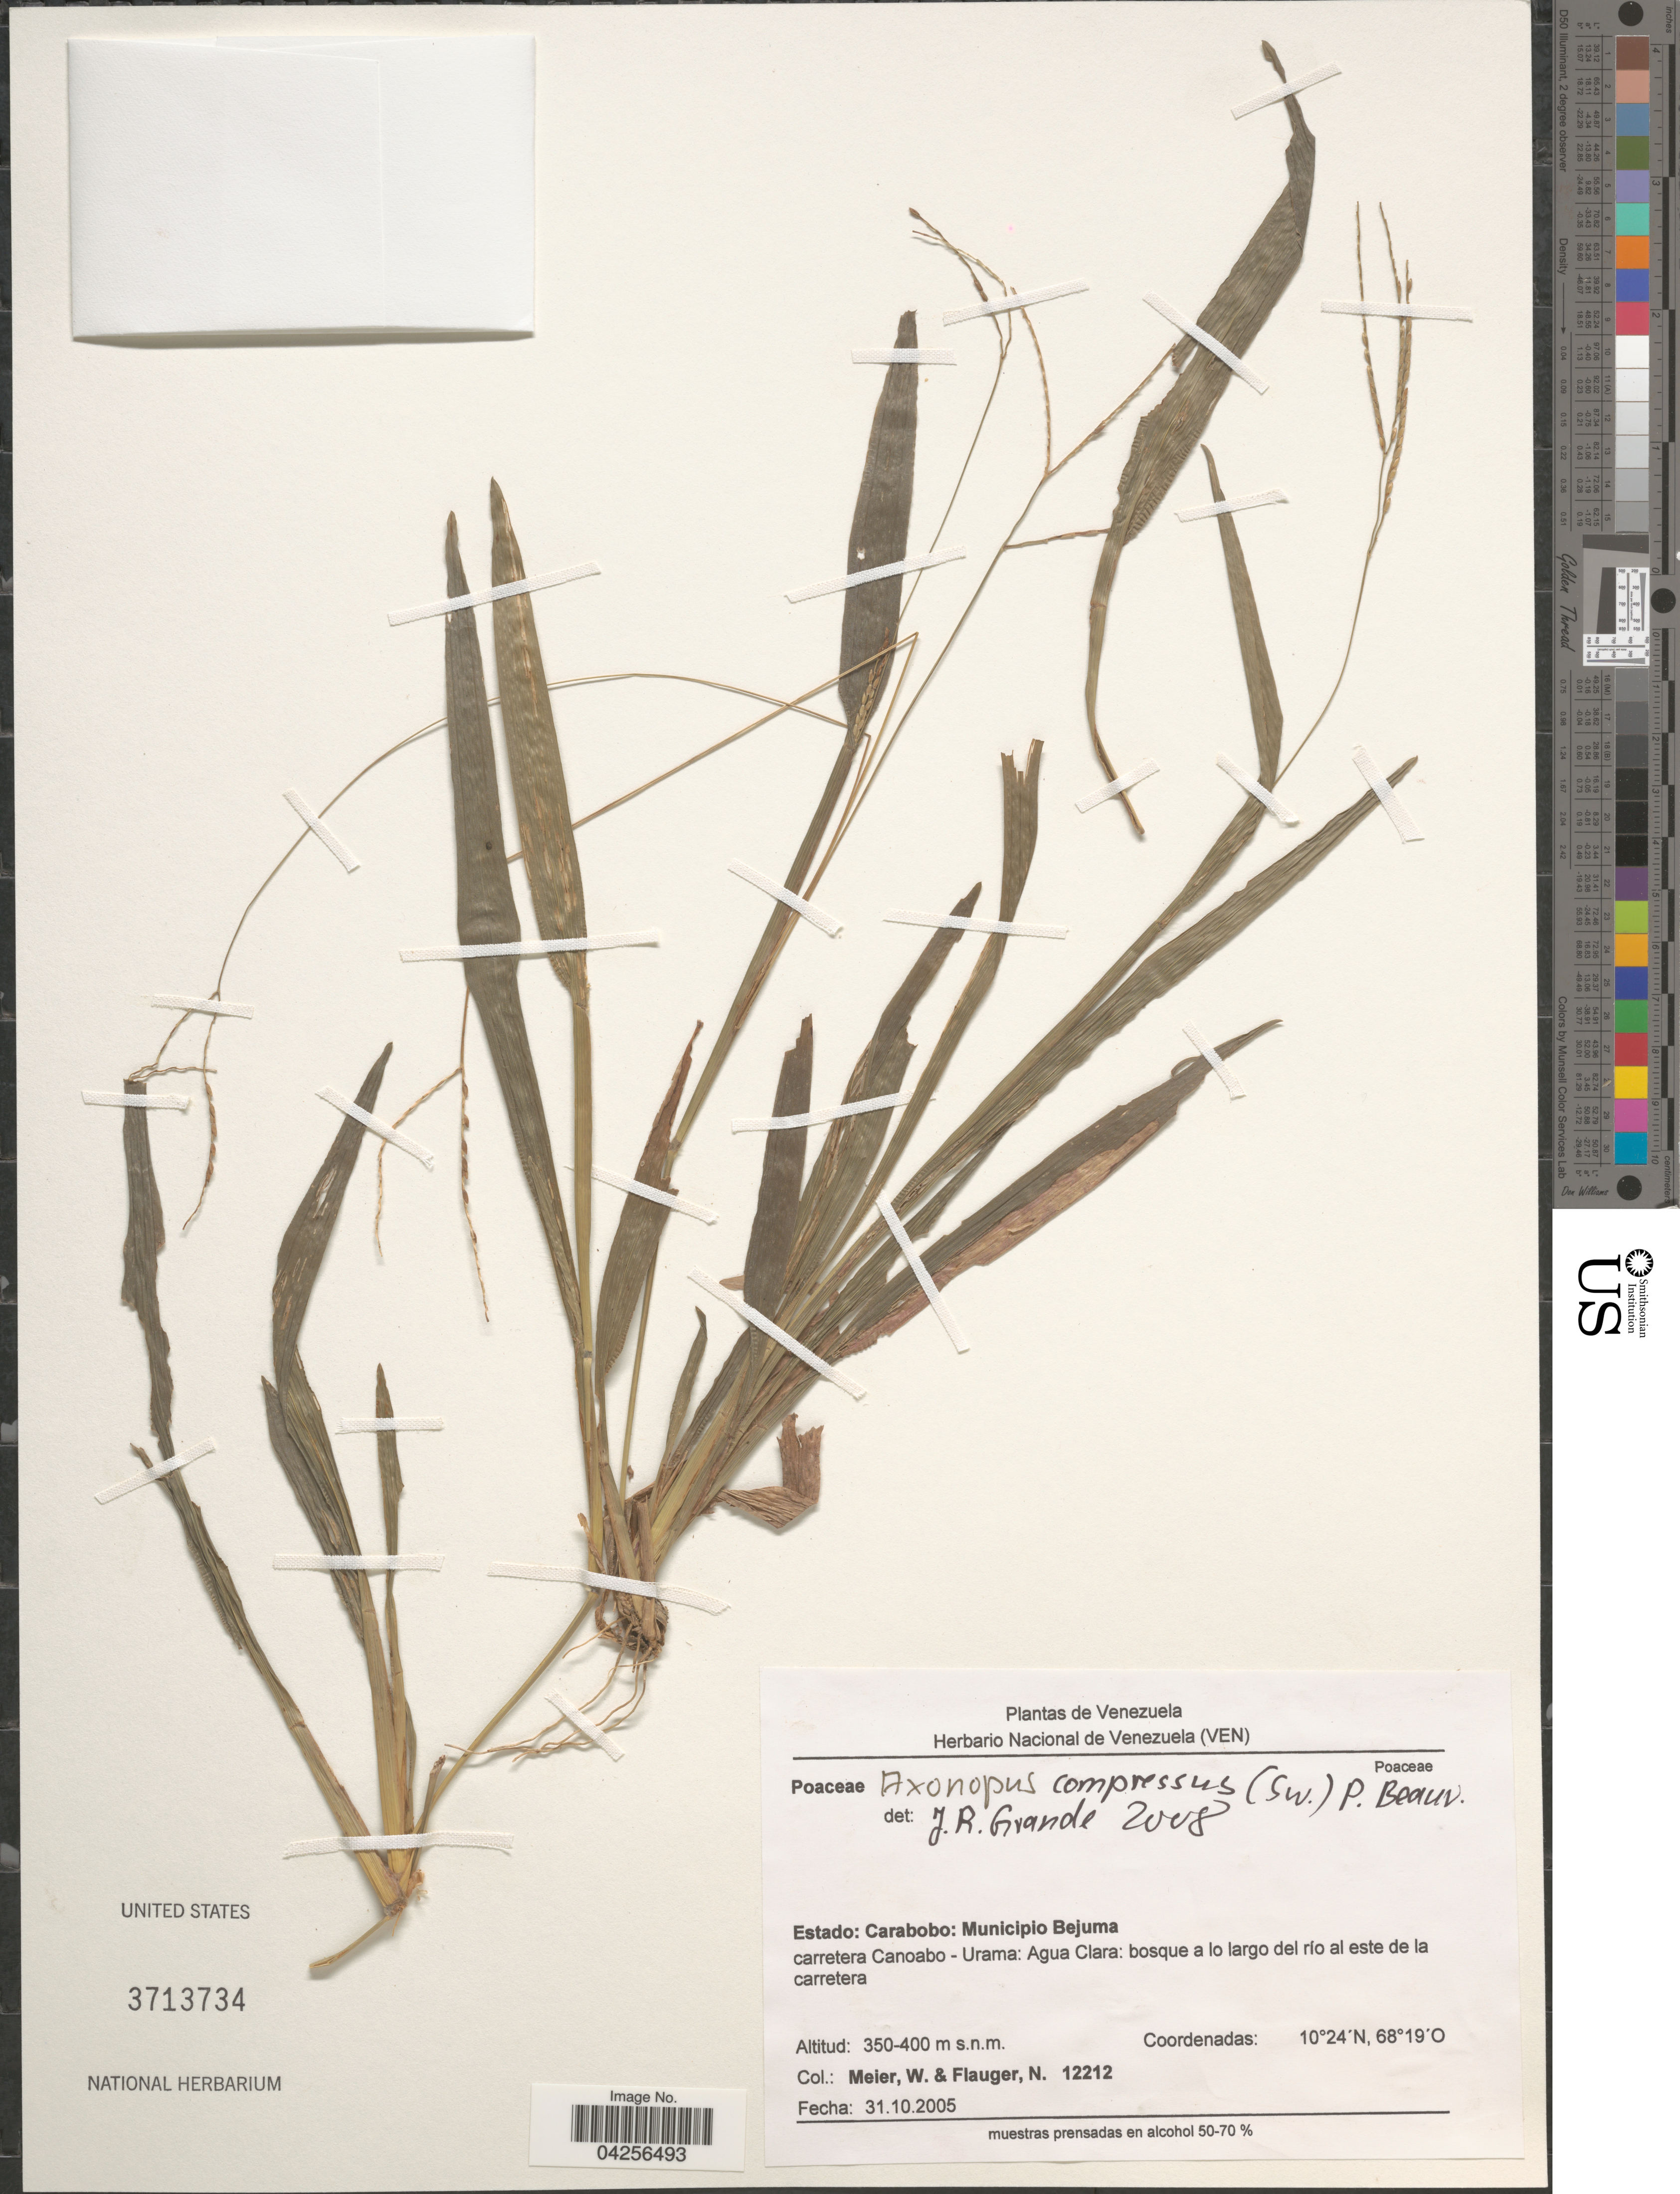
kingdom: Plantae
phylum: Tracheophyta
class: Liliopsida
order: Poales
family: Poaceae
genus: Axonopus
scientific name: Axonopus compressus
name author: (Sw.) P. Beauv.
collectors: W. Meier & N. Flauger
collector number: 12212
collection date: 2005-10-31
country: Venezuela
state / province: Carabobo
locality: Municipio Bejuma. Carretera Canoabo- Urama: Agua Clara: bosque a lo largo del rio al este de la carretera.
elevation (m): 350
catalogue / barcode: US 3713734